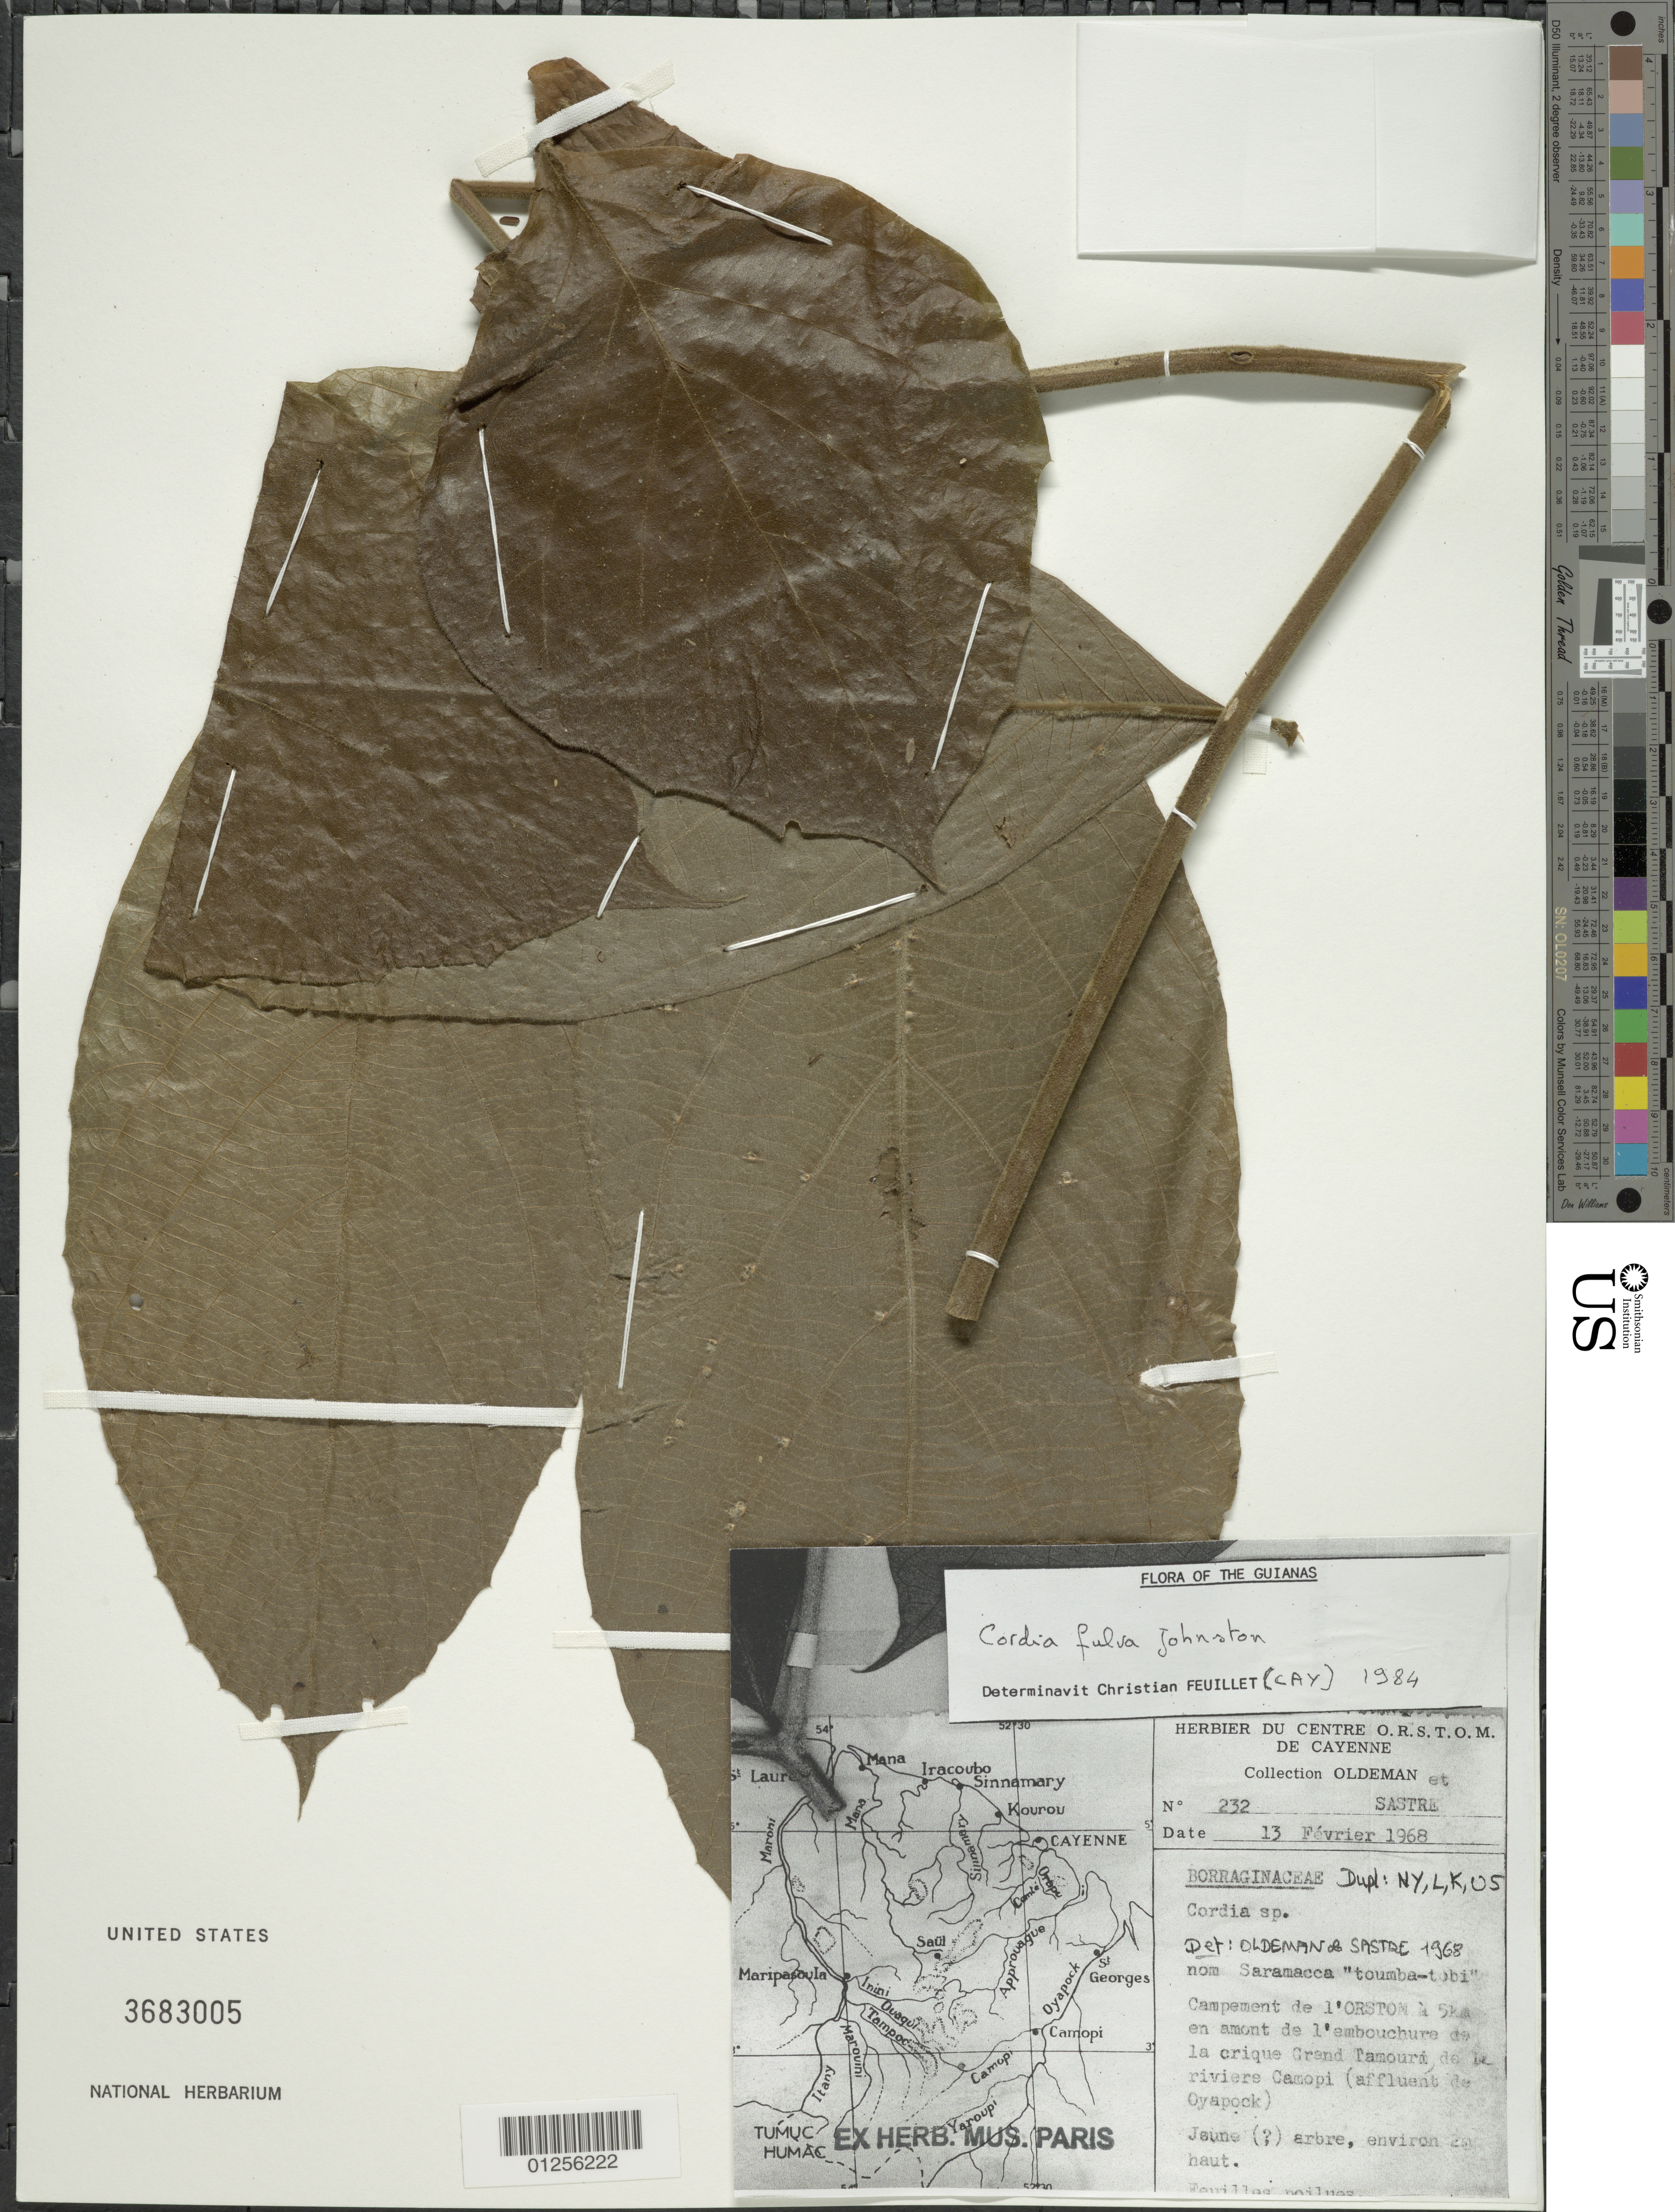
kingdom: Plantae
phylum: Tracheophyta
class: Magnoliopsida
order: Boraginales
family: Cordiaceae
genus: Cordia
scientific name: Cordia fulva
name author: I.M. Johnst.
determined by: Feuillet, C.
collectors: R. Oldeman & C. H. L. Sastre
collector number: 232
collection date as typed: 13-Feb-68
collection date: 1968-02-13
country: French Guiana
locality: Rivière Camopi, 5 km from mouth of Crique Grand Tamouri, 200 meters from the river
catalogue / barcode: US 3683005